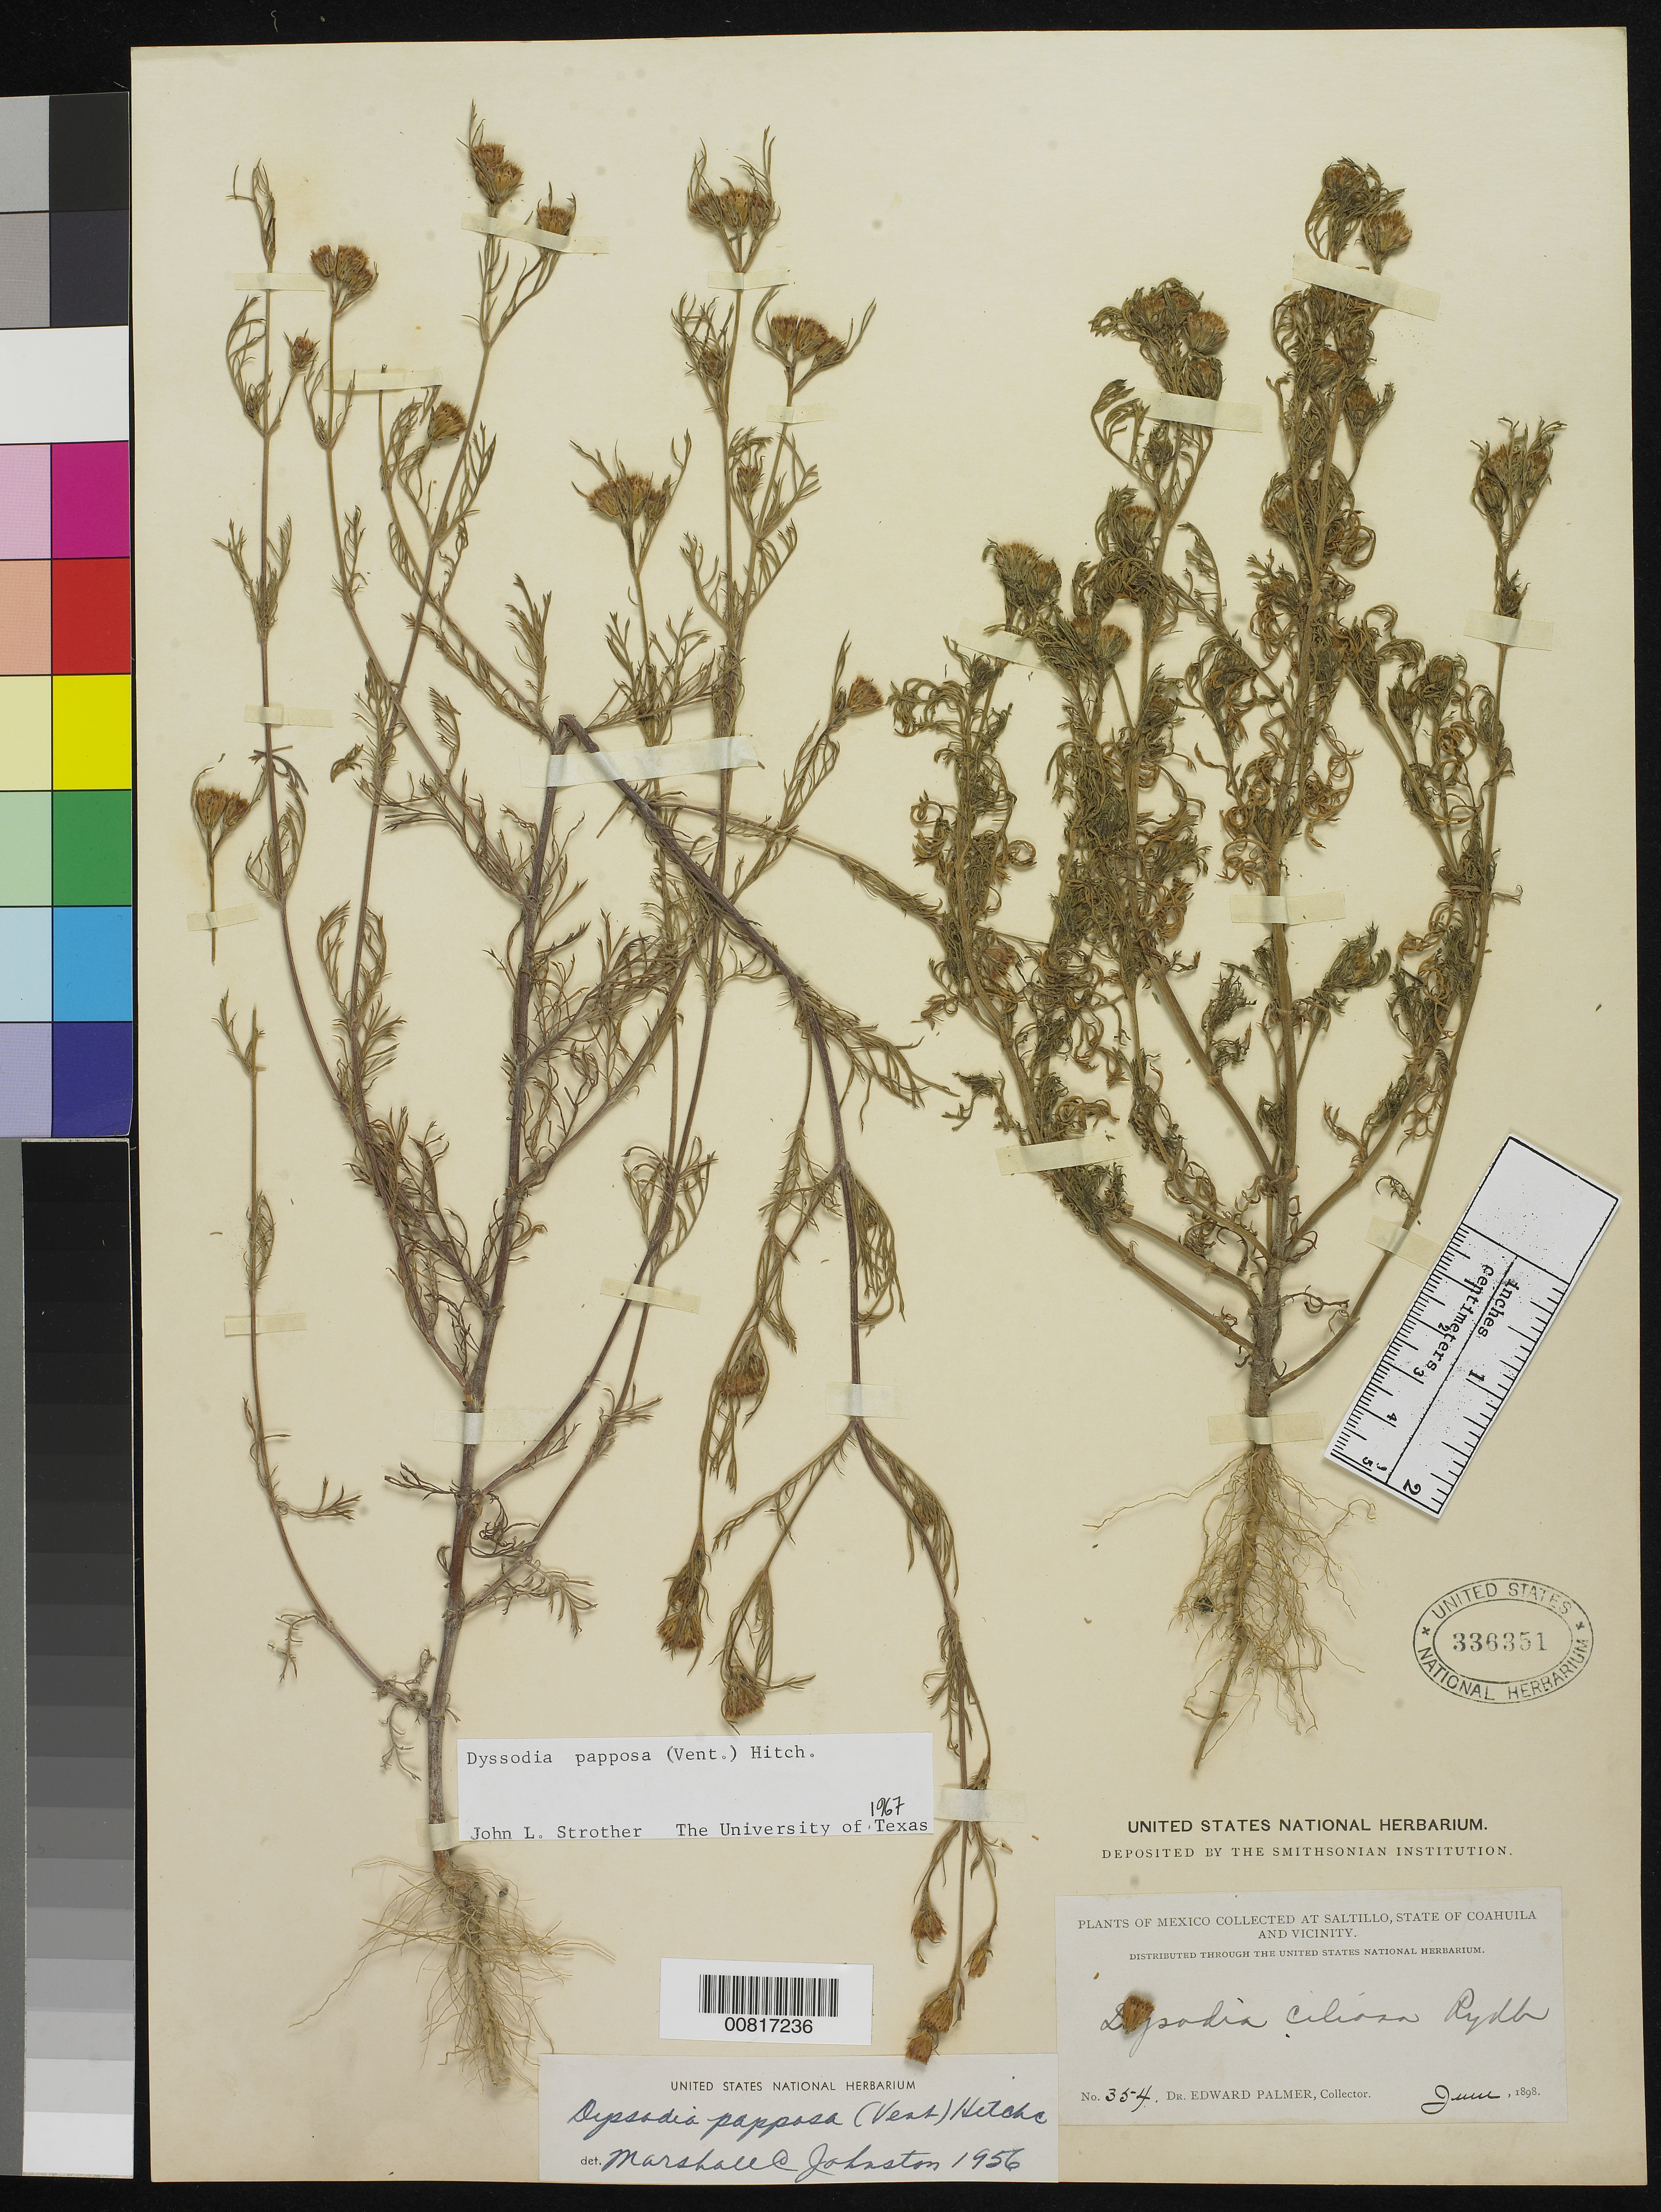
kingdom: Plantae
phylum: Tracheophyta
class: Magnoliopsida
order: Asterales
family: Asteraceae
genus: Dyssodia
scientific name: Dyssodia papposa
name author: (Vent.) Hitchc.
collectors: E. Palmer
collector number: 354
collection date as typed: Jun 1898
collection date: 1898-06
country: Mexico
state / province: Coahuila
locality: Saltillo, Coahuila and vicinity.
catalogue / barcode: US 336351